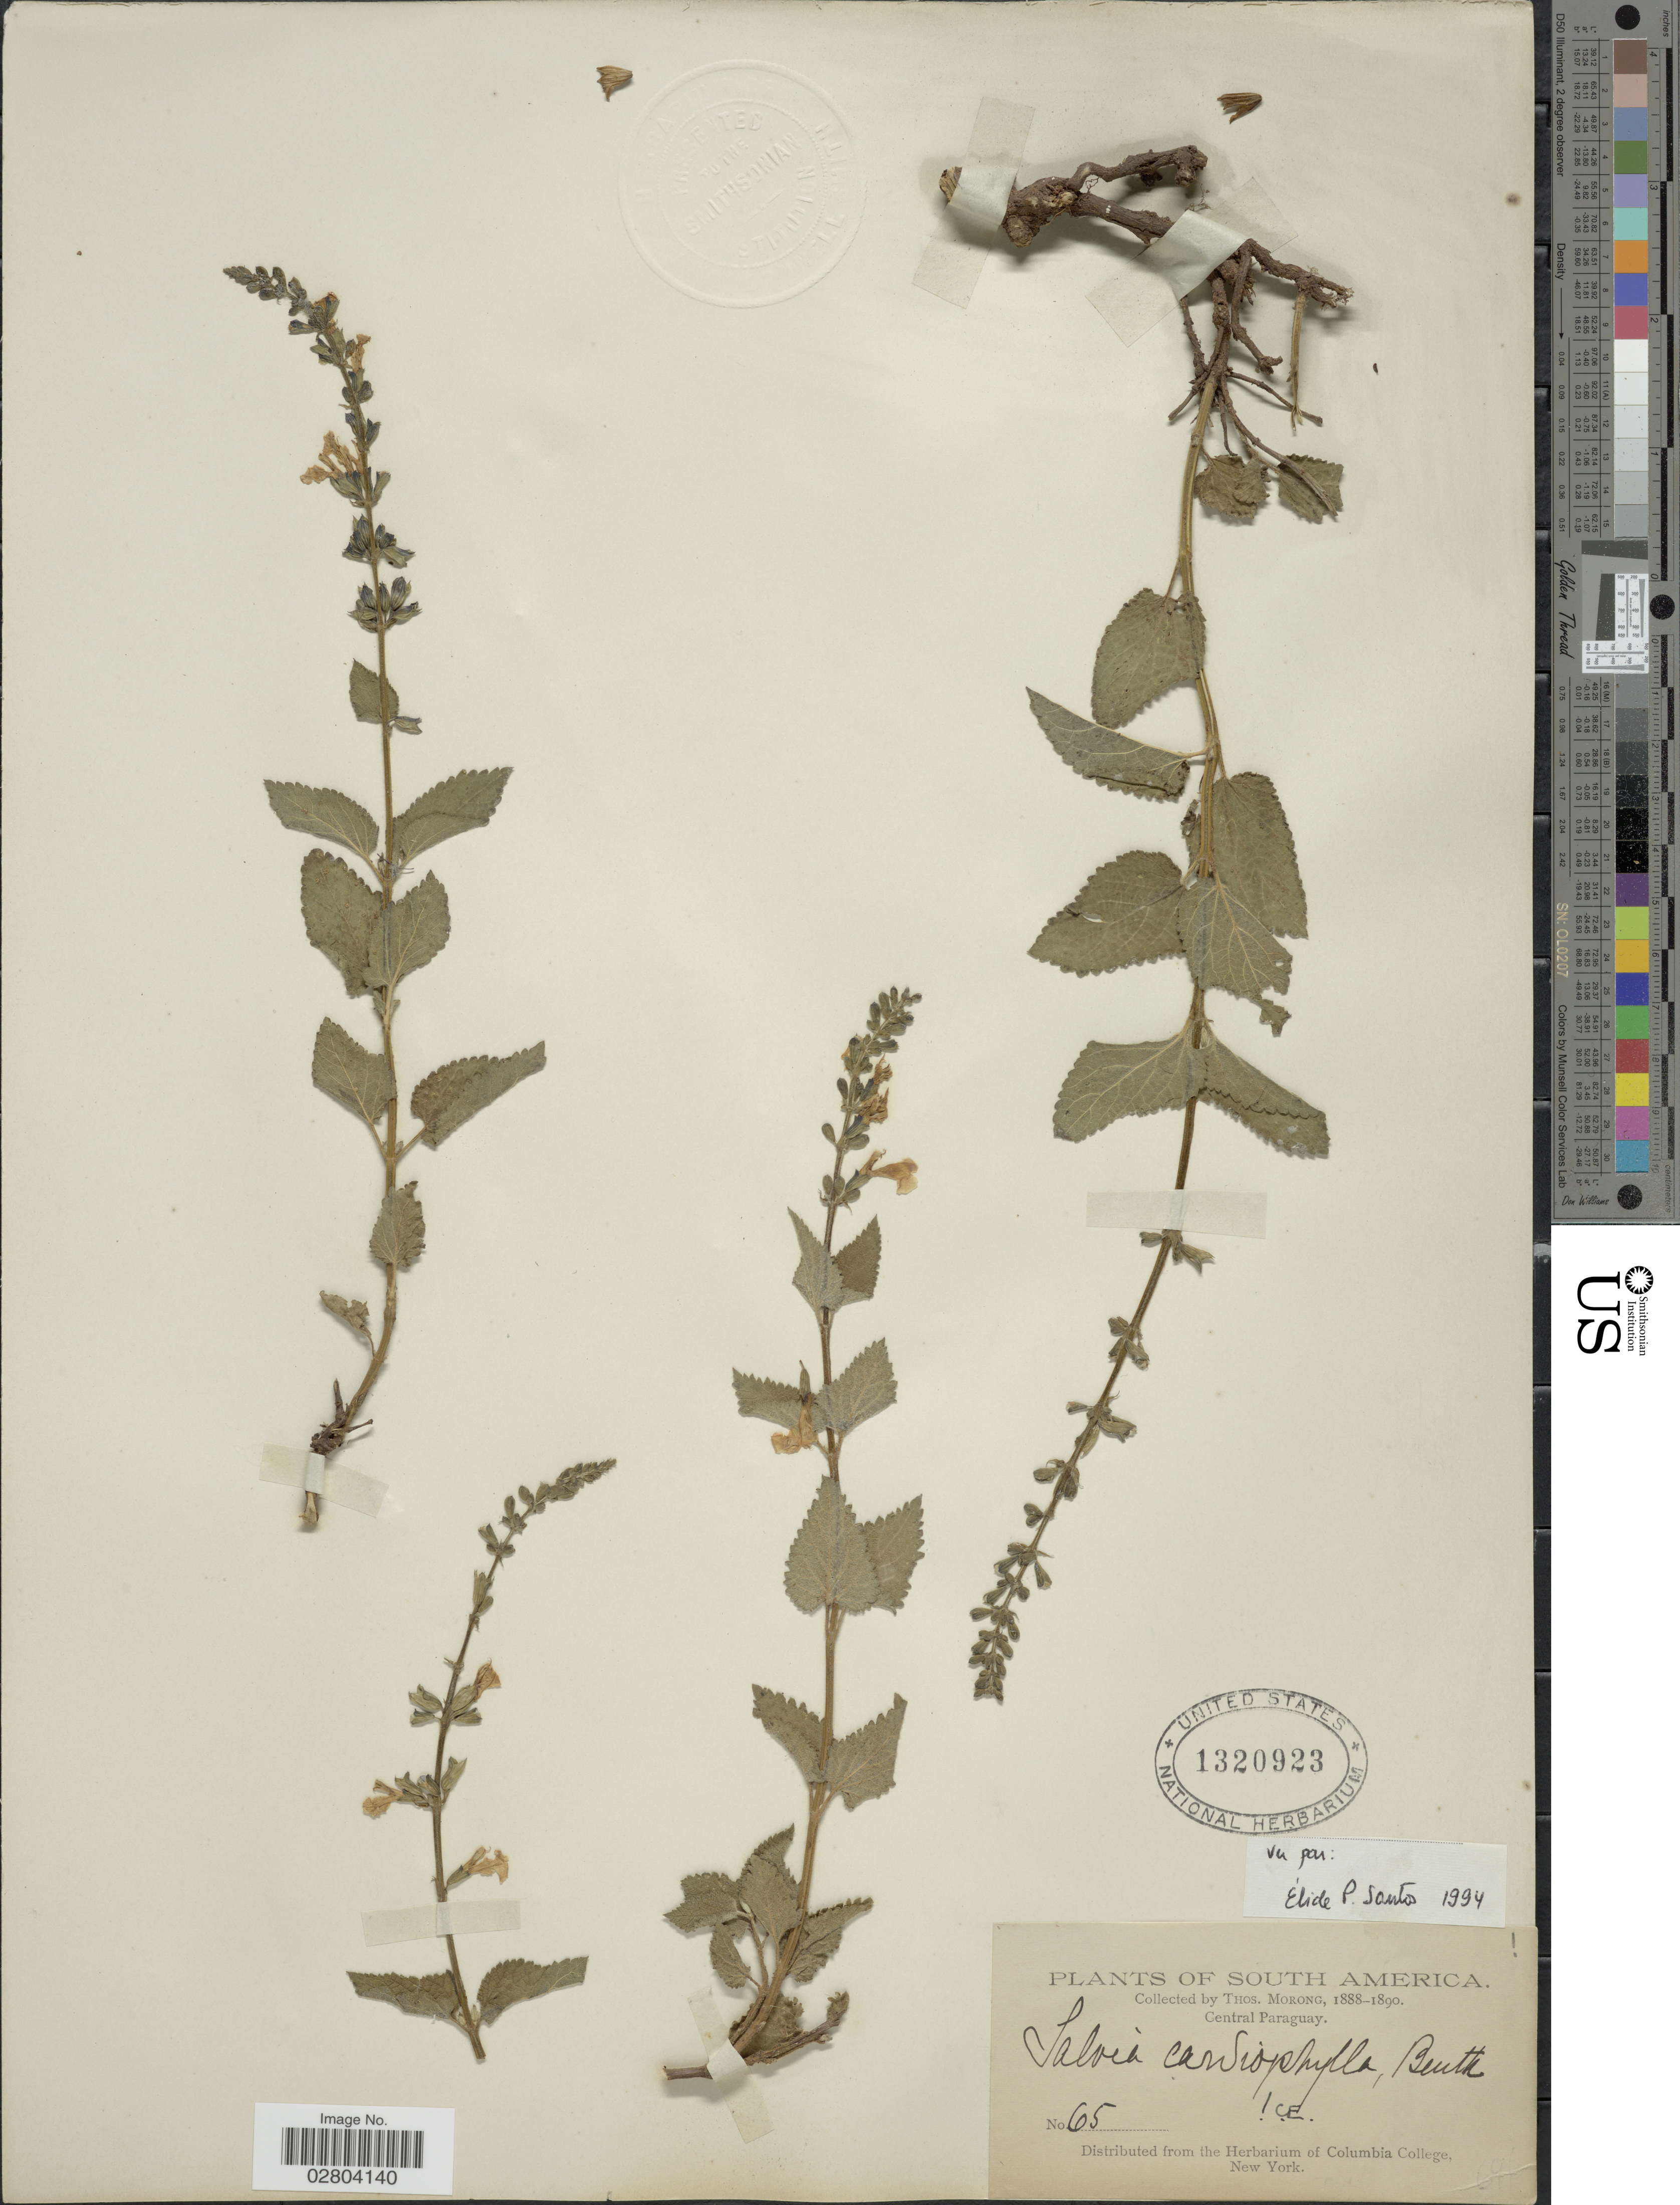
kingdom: Plantae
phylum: Tracheophyta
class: Magnoliopsida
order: Lamiales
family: Lamiaceae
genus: Salvia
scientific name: Salvia cardiophylla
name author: Benth.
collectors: ex herb. T. Morong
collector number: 65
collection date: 1888/1890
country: Paraguay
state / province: Central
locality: South America. Central Paraguay.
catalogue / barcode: US 1320923